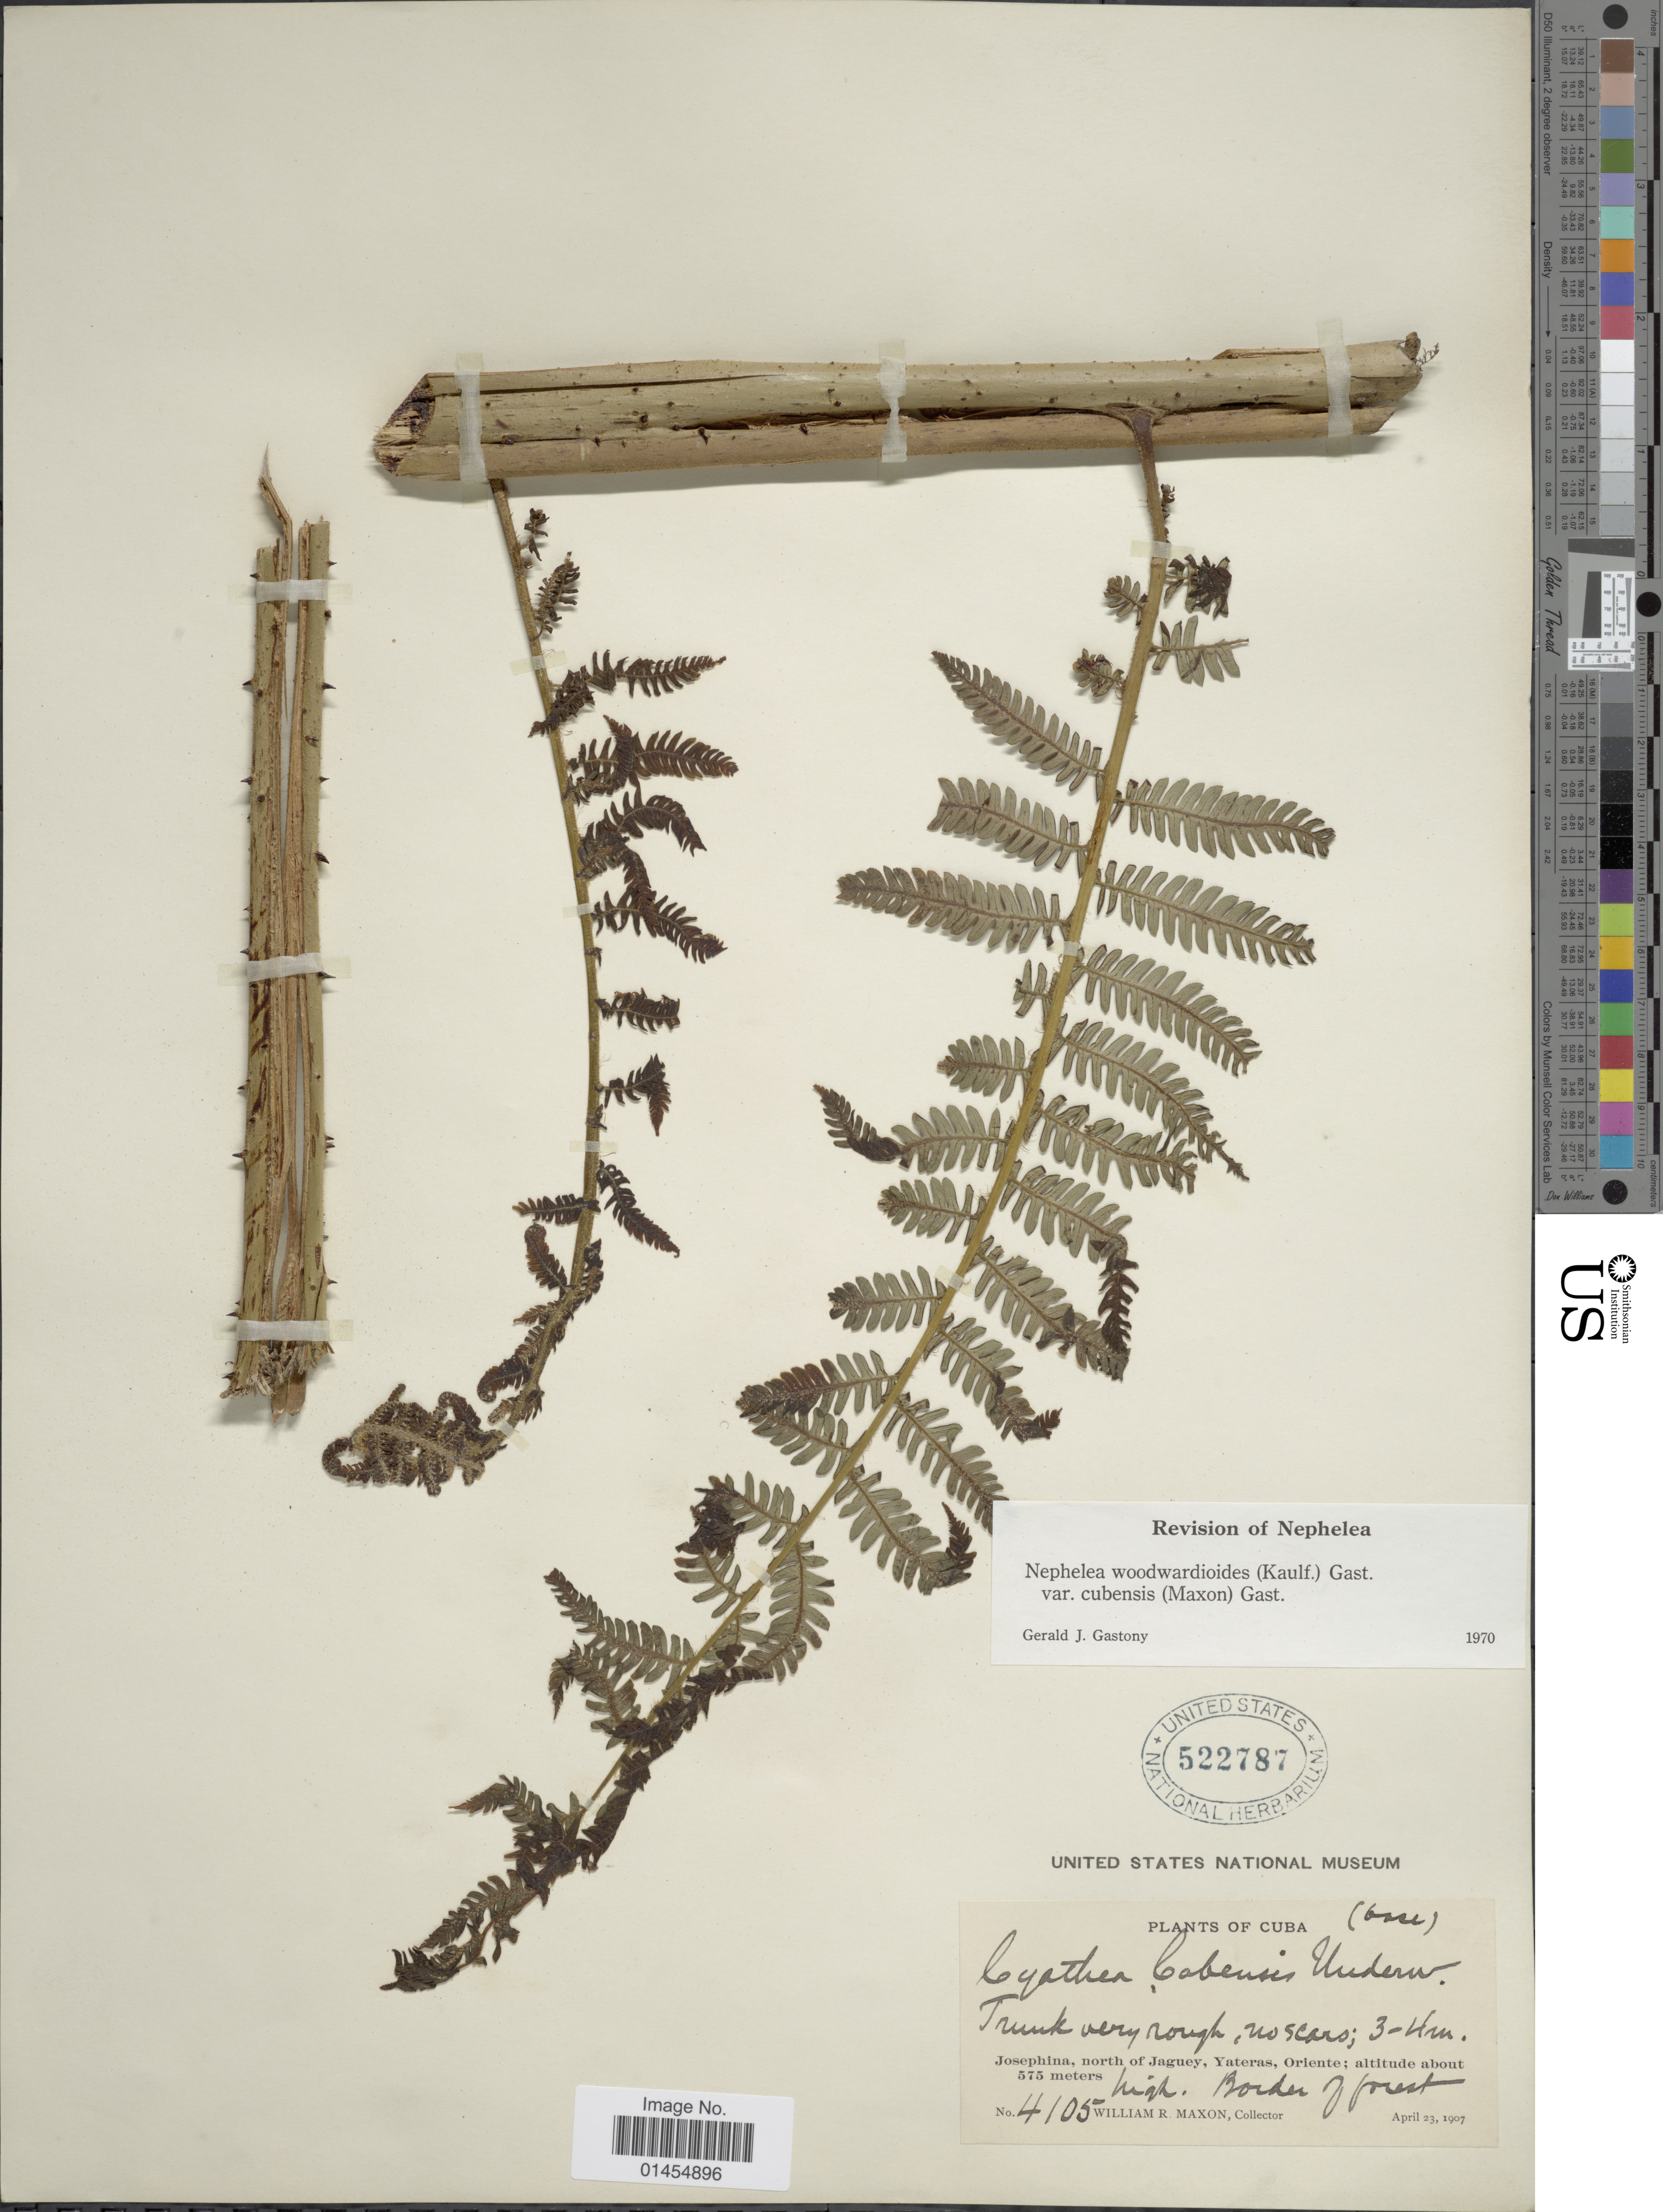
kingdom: Plantae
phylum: Tracheophyta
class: Polypodiopsida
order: Cyatheales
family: Cyatheaceae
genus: Alsophila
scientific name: Alsophila woodwardioides var. cubensis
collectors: W. R. Maxon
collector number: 4105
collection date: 1907-04-23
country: Cuba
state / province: Oriente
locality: Josephina, north of Jaguey, Yateras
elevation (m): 575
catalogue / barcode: US 522787